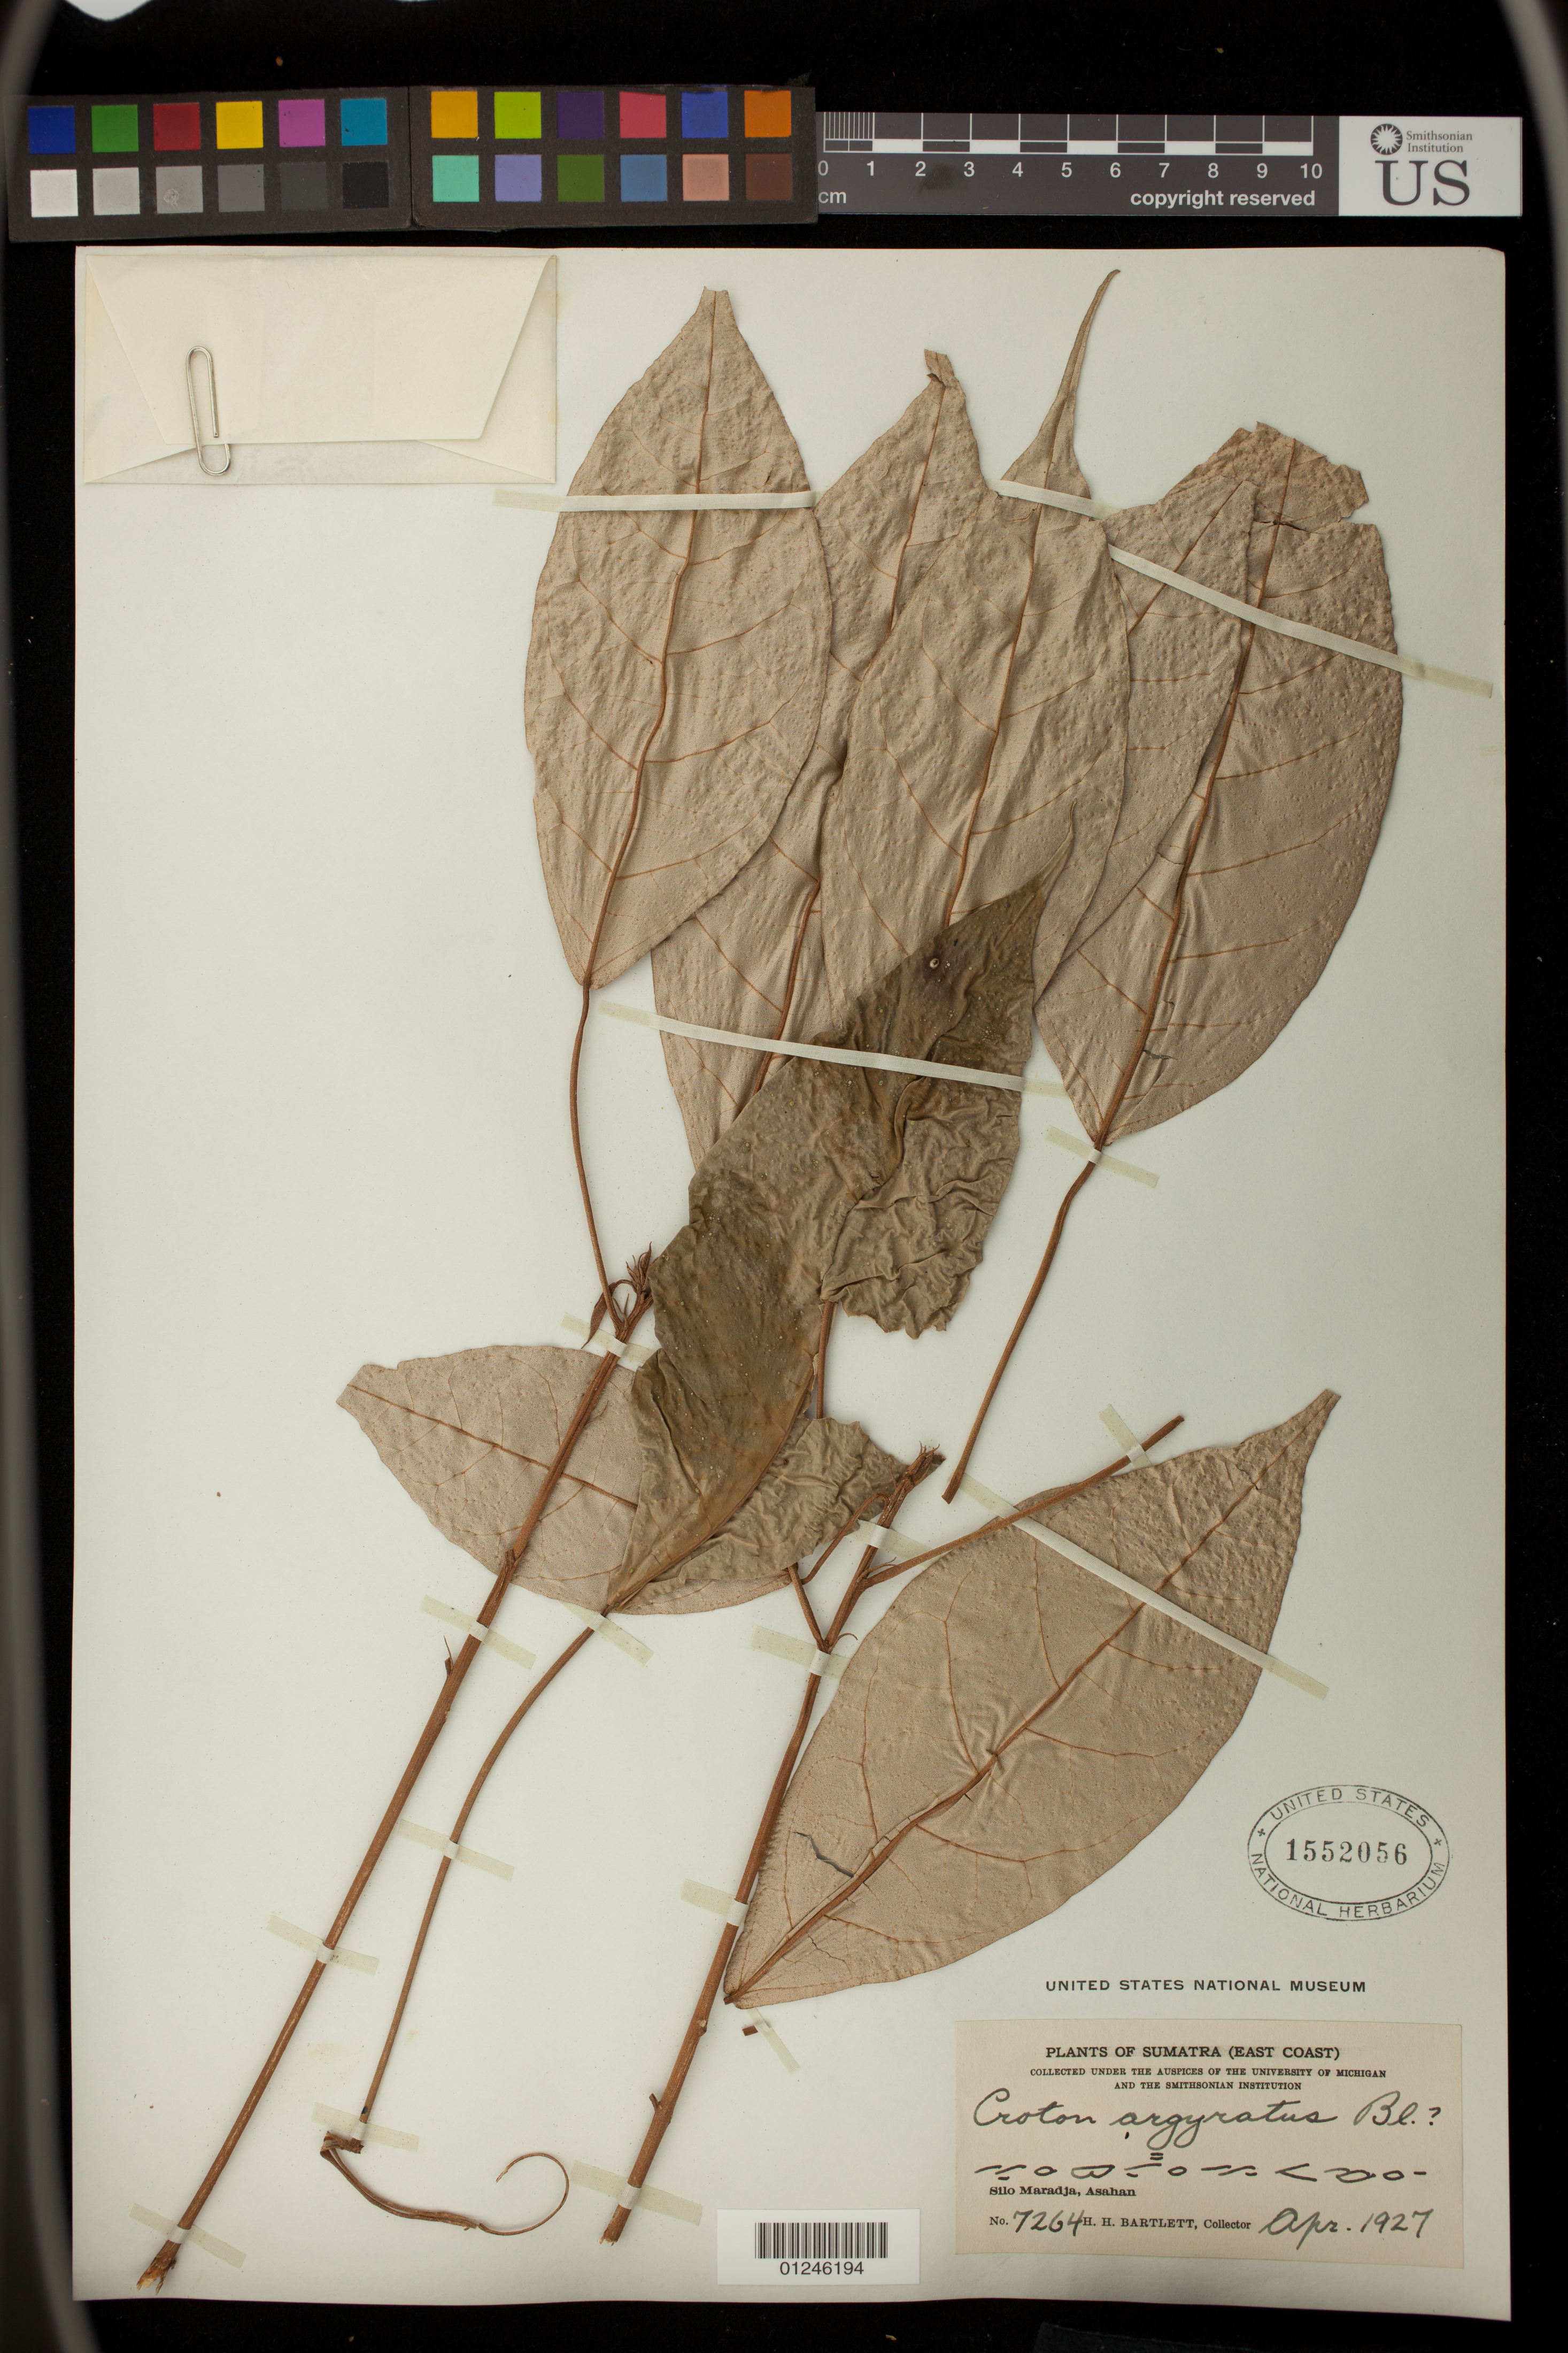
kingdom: Plantae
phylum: Tracheophyta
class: Magnoliopsida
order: Malpighiales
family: Euphorbiaceae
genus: Croton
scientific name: Croton argyratus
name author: Blume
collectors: H. H. Bartlett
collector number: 7264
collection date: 1927-04-01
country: Indonesia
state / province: Sumatra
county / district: Sumatera Utara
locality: East Coast;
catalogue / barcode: US 1552056